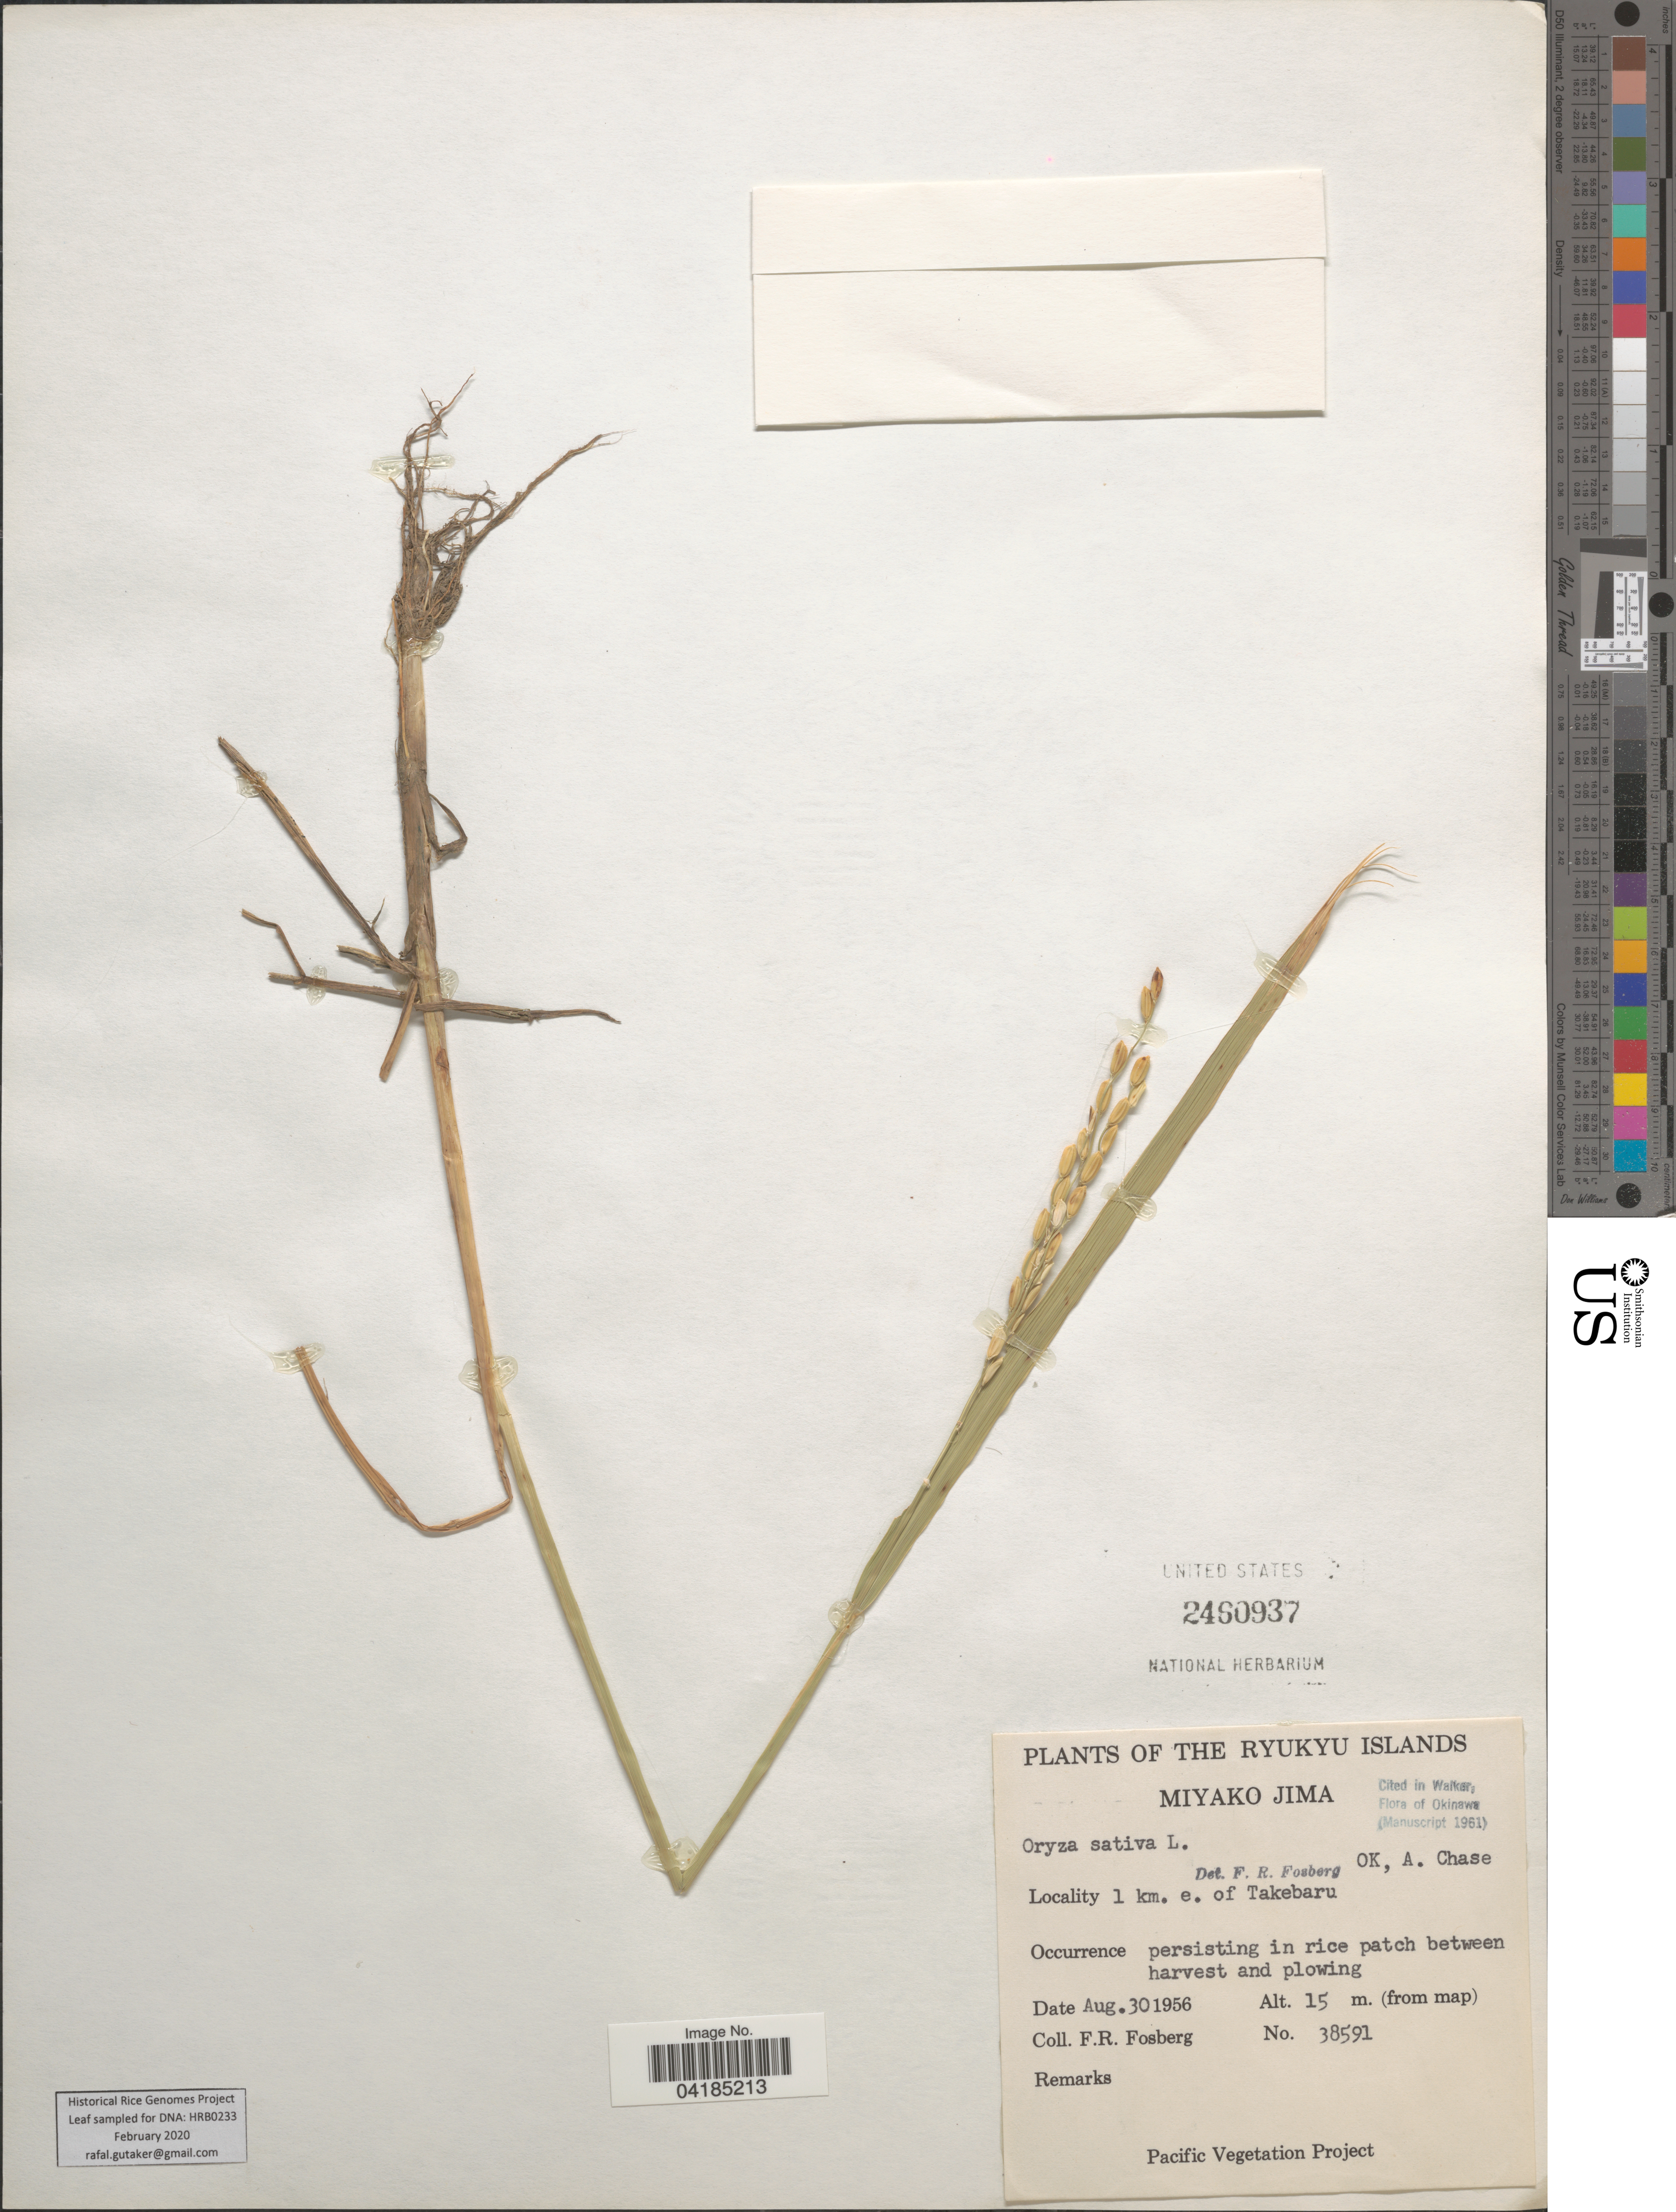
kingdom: Plantae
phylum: Tracheophyta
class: Liliopsida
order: Poales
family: Poaceae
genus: Oryza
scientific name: Oryza sativa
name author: L.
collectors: F. R. Fosberg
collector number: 38591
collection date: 1956-08-30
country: Japan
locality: The Ryukyu Islands. Miyako Jima. 1 km. e. of Takebaru.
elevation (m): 15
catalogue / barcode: US 2460937